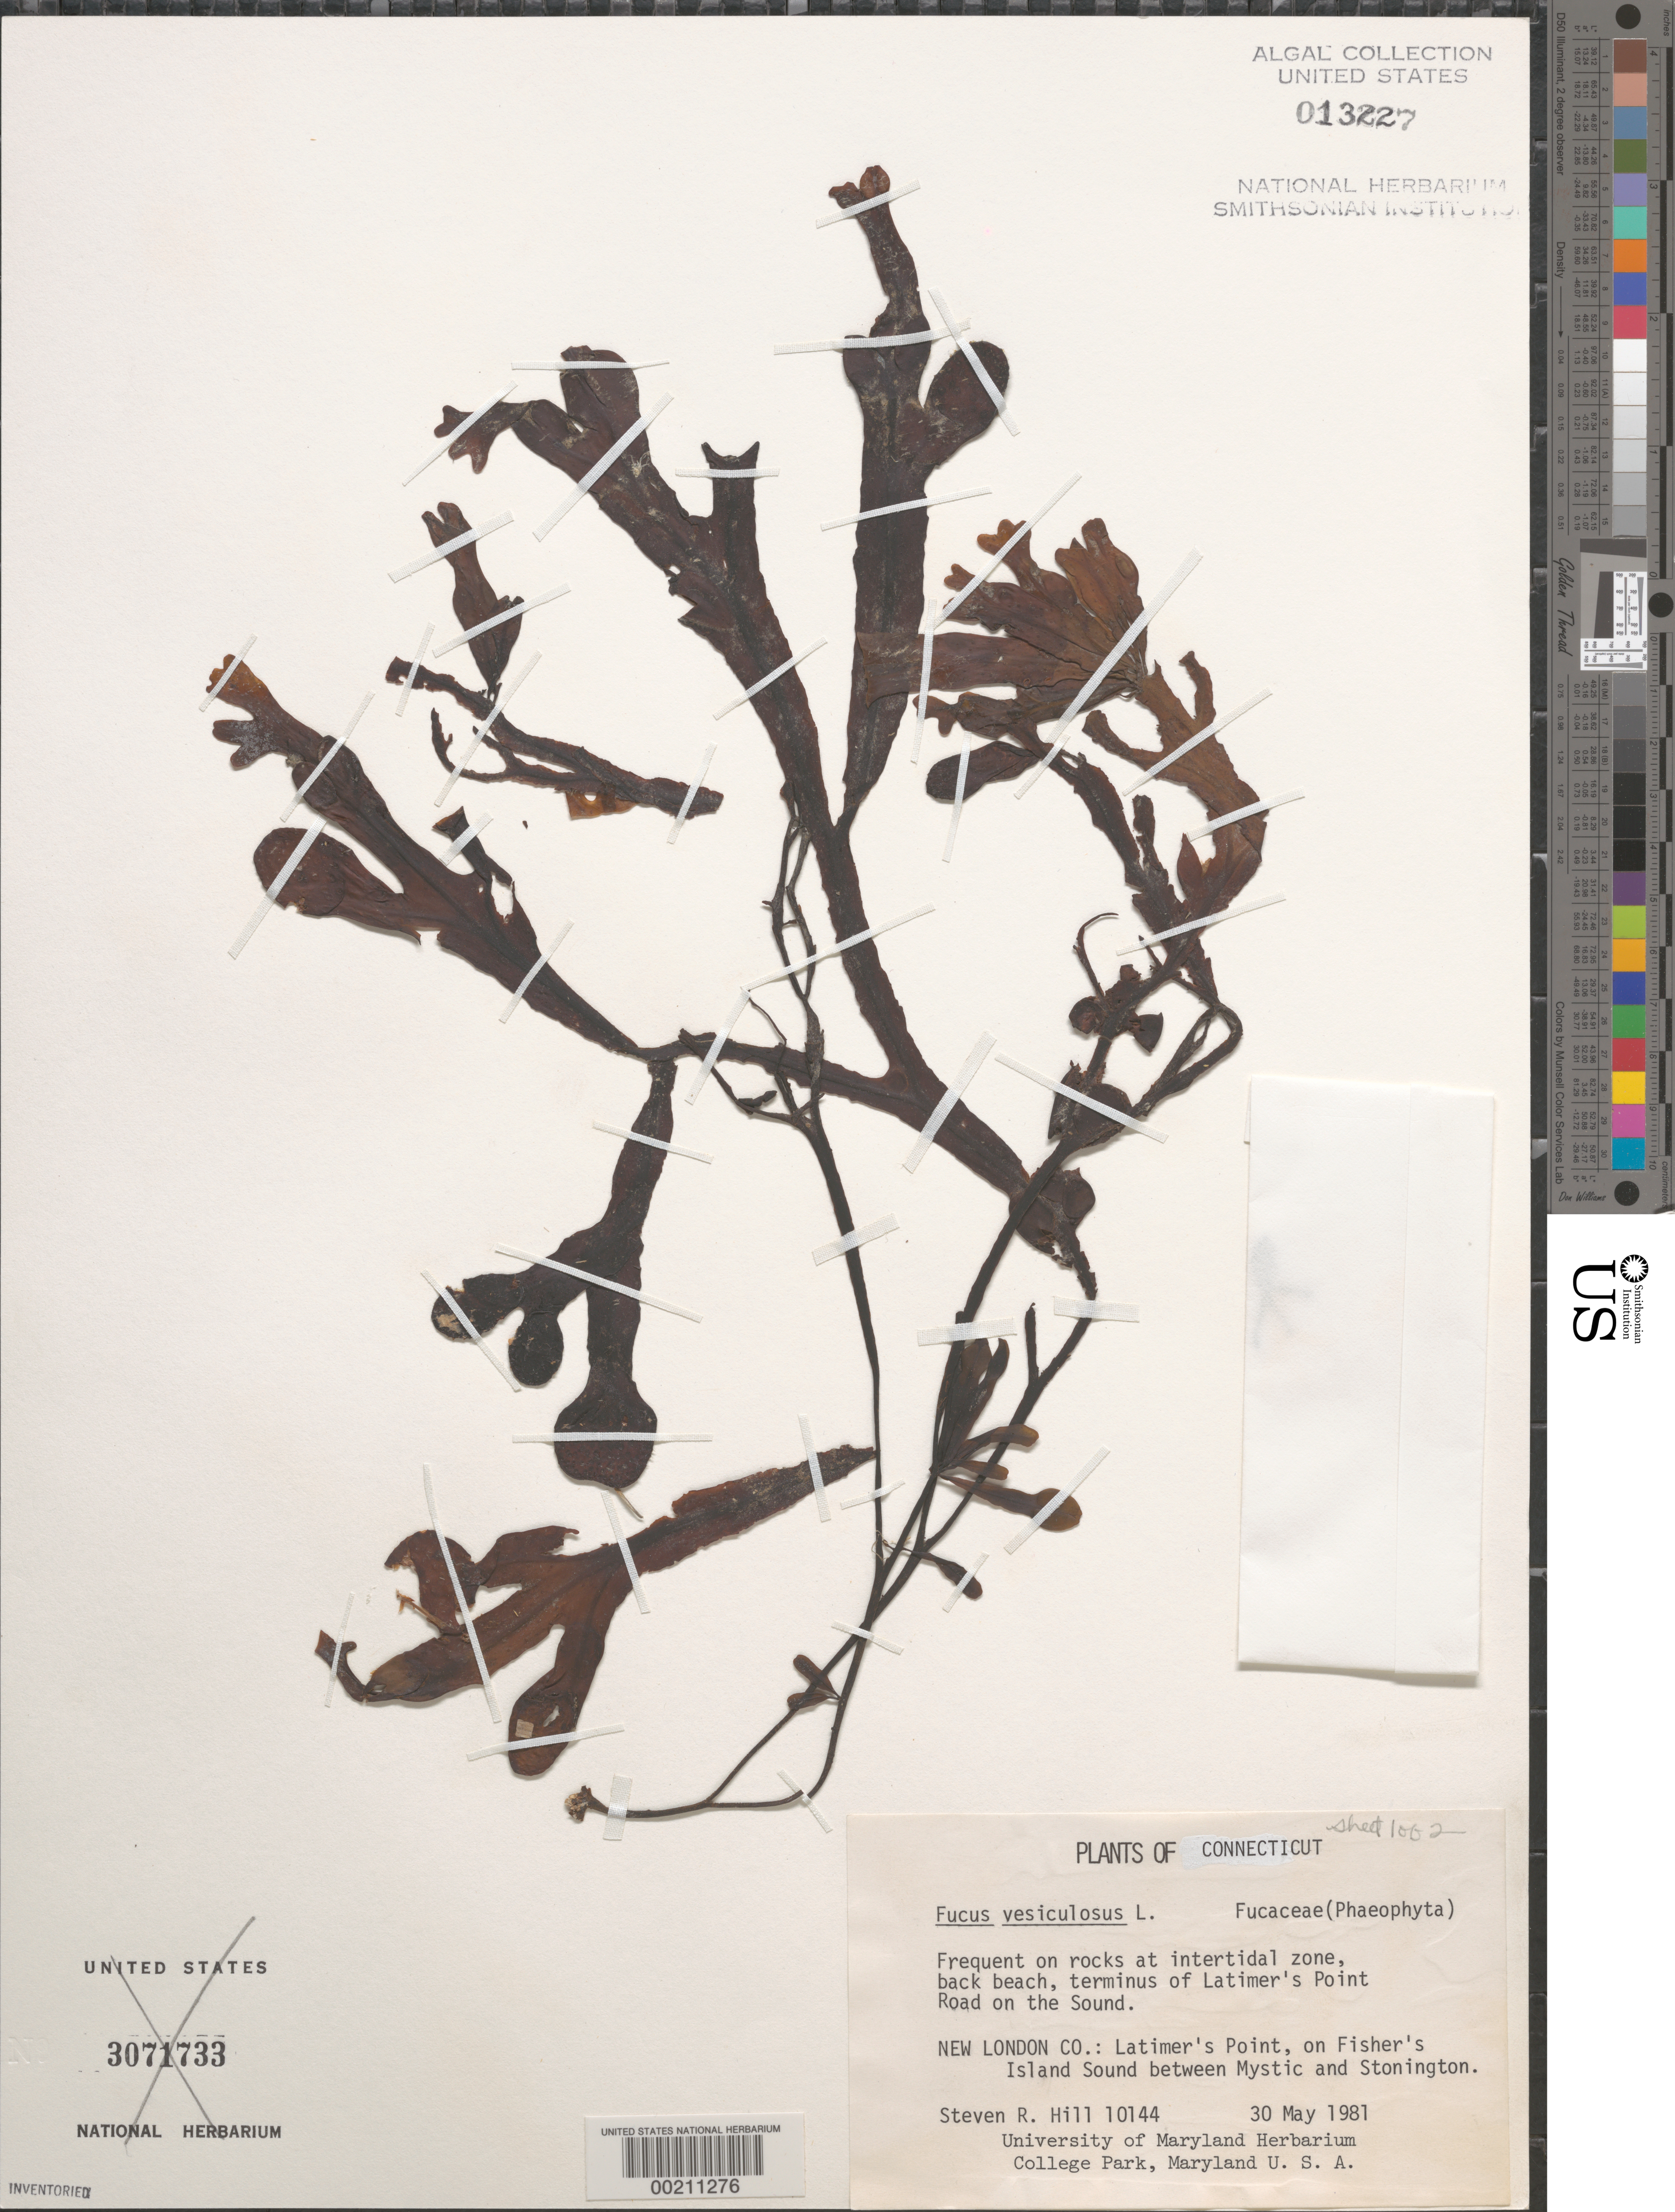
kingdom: Chromista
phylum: Ochrophyta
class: Phaeophyceae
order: Fucales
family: Fucaceae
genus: Fucus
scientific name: Fucus vesiculosus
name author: L.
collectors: S. R. Hill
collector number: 10144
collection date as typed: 30 May 1981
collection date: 1981-05-30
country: United States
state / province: Connecticut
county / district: New London County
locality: Latimer's Point Road, Latimer's Point, Fisher's Island Sound between Mystic and Stonington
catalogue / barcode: US 13227